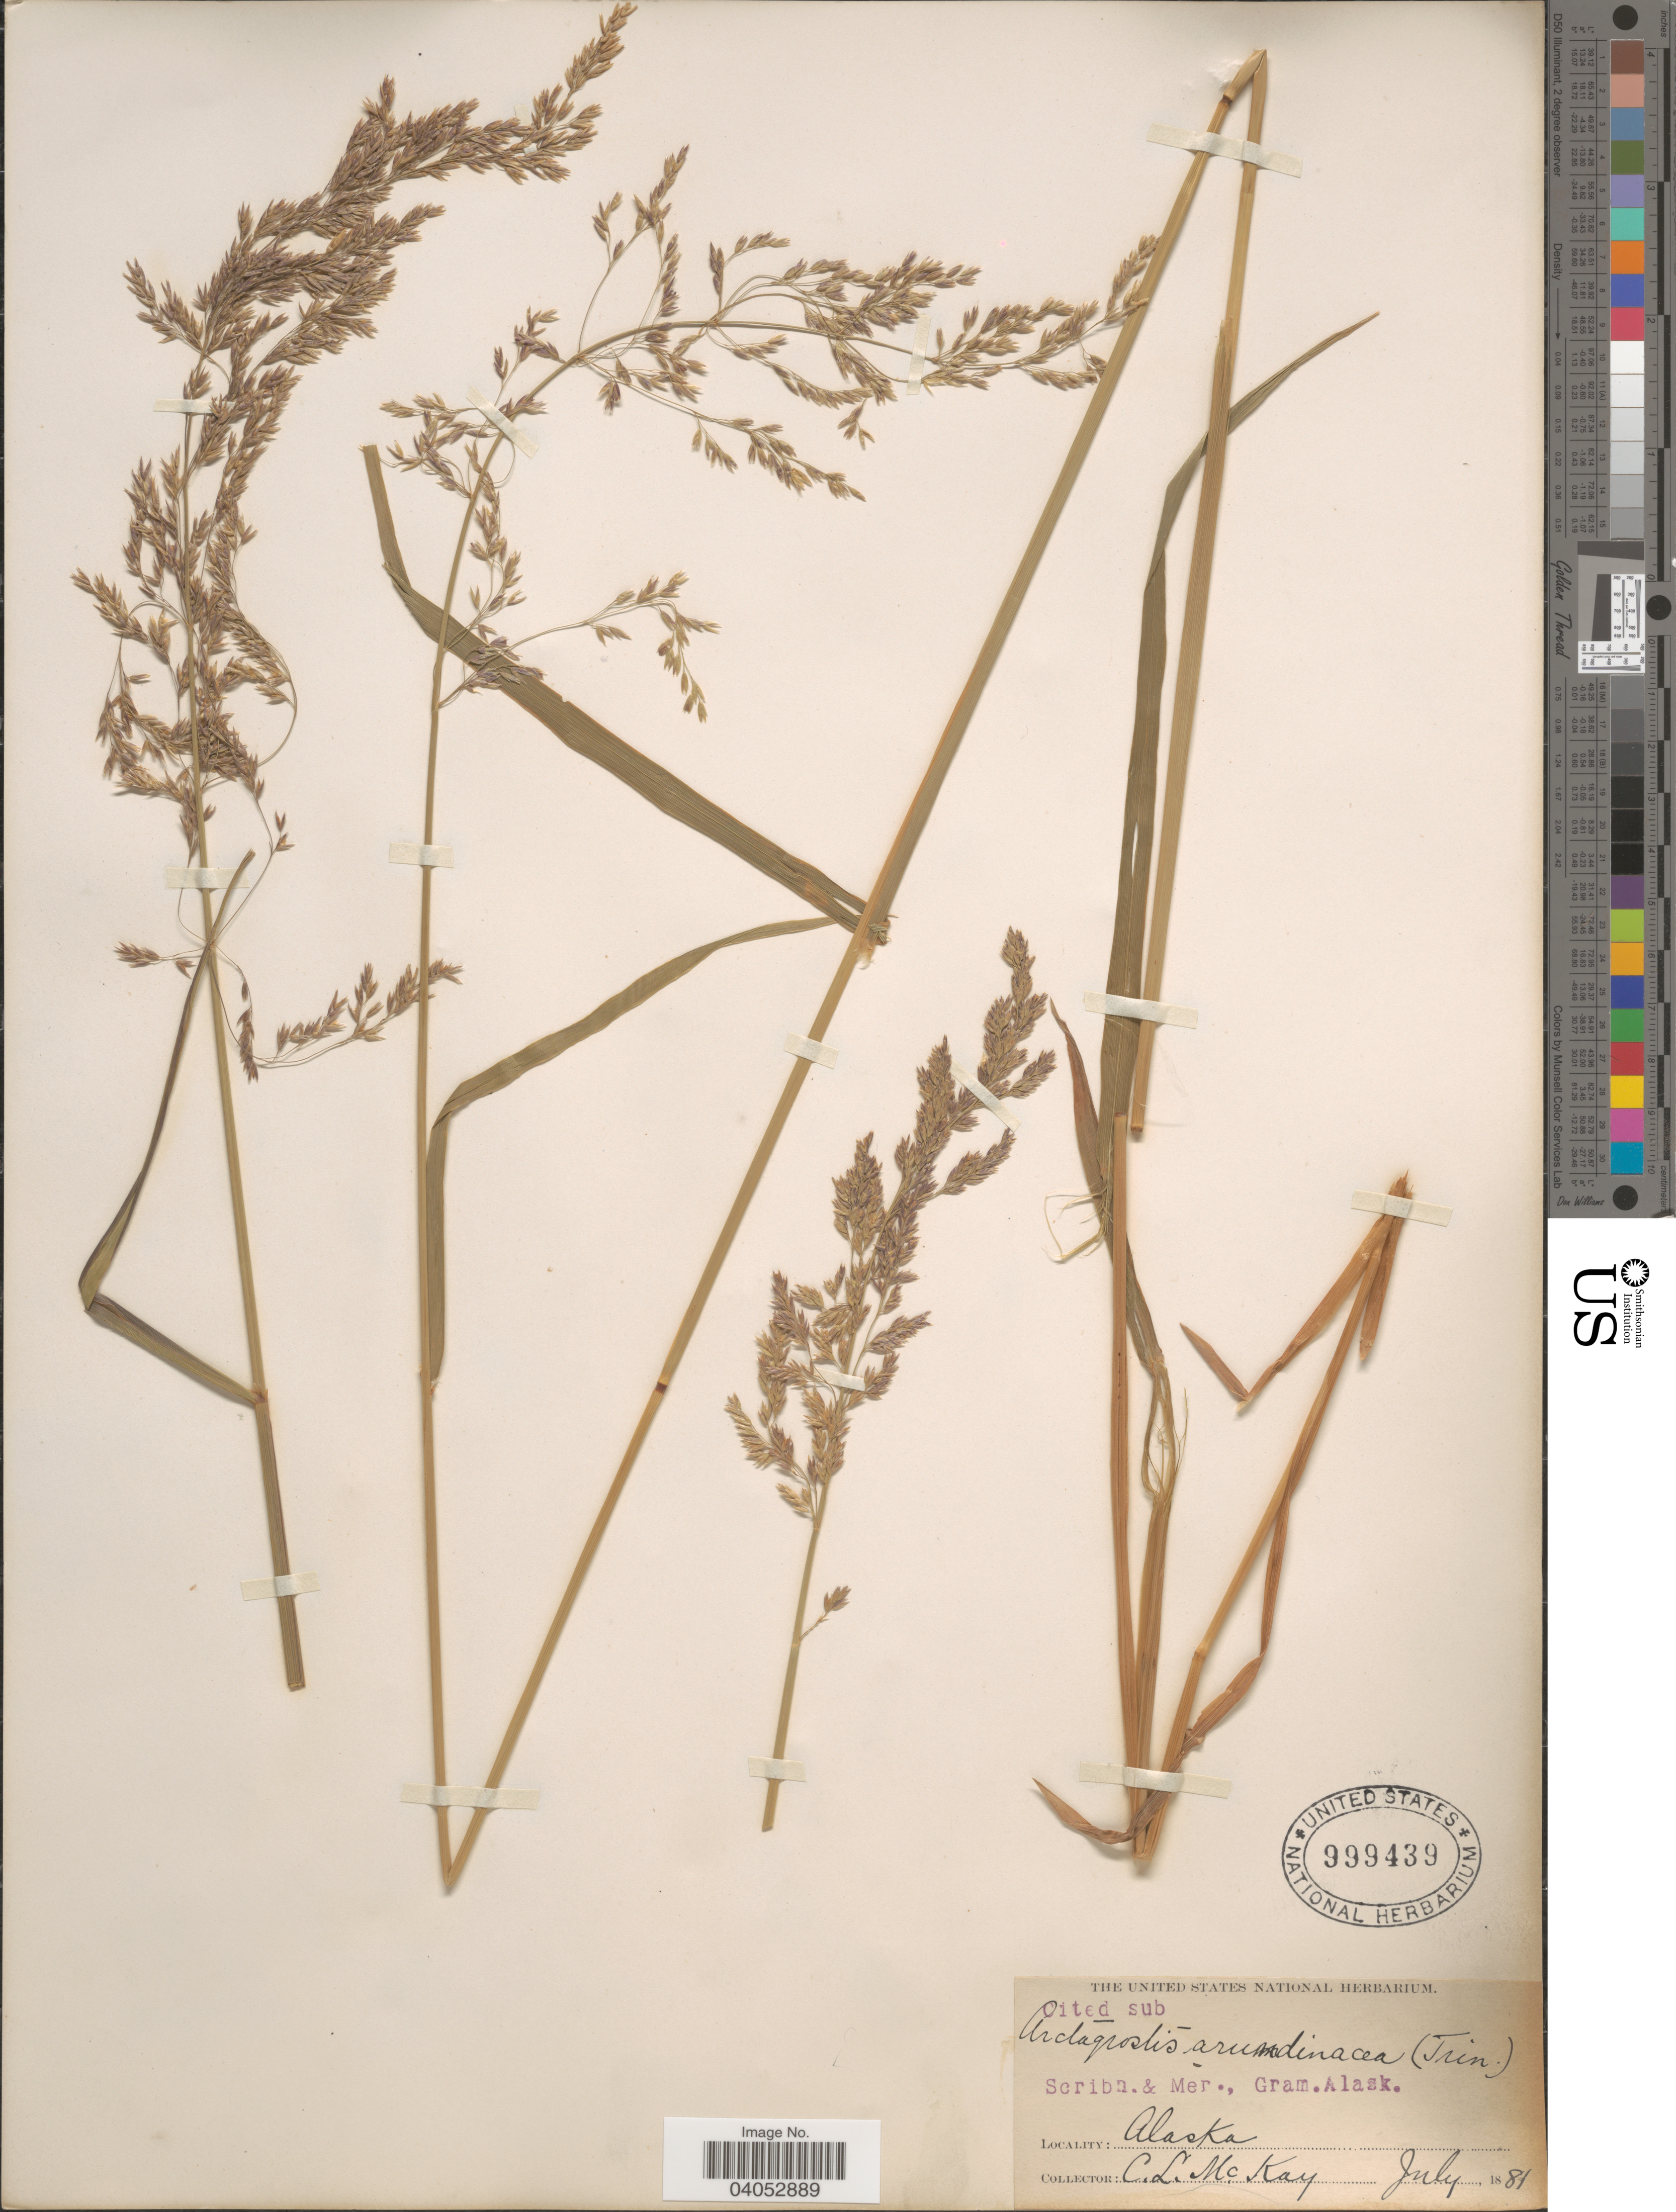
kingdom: Plantae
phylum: Tracheophyta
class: Liliopsida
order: Poales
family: Poaceae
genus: Arctagrostis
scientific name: Arctagrostis latifolia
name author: (R. Br.) Griseb.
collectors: C. McKay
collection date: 1881-07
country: United States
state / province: Alaska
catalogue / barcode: US 999439